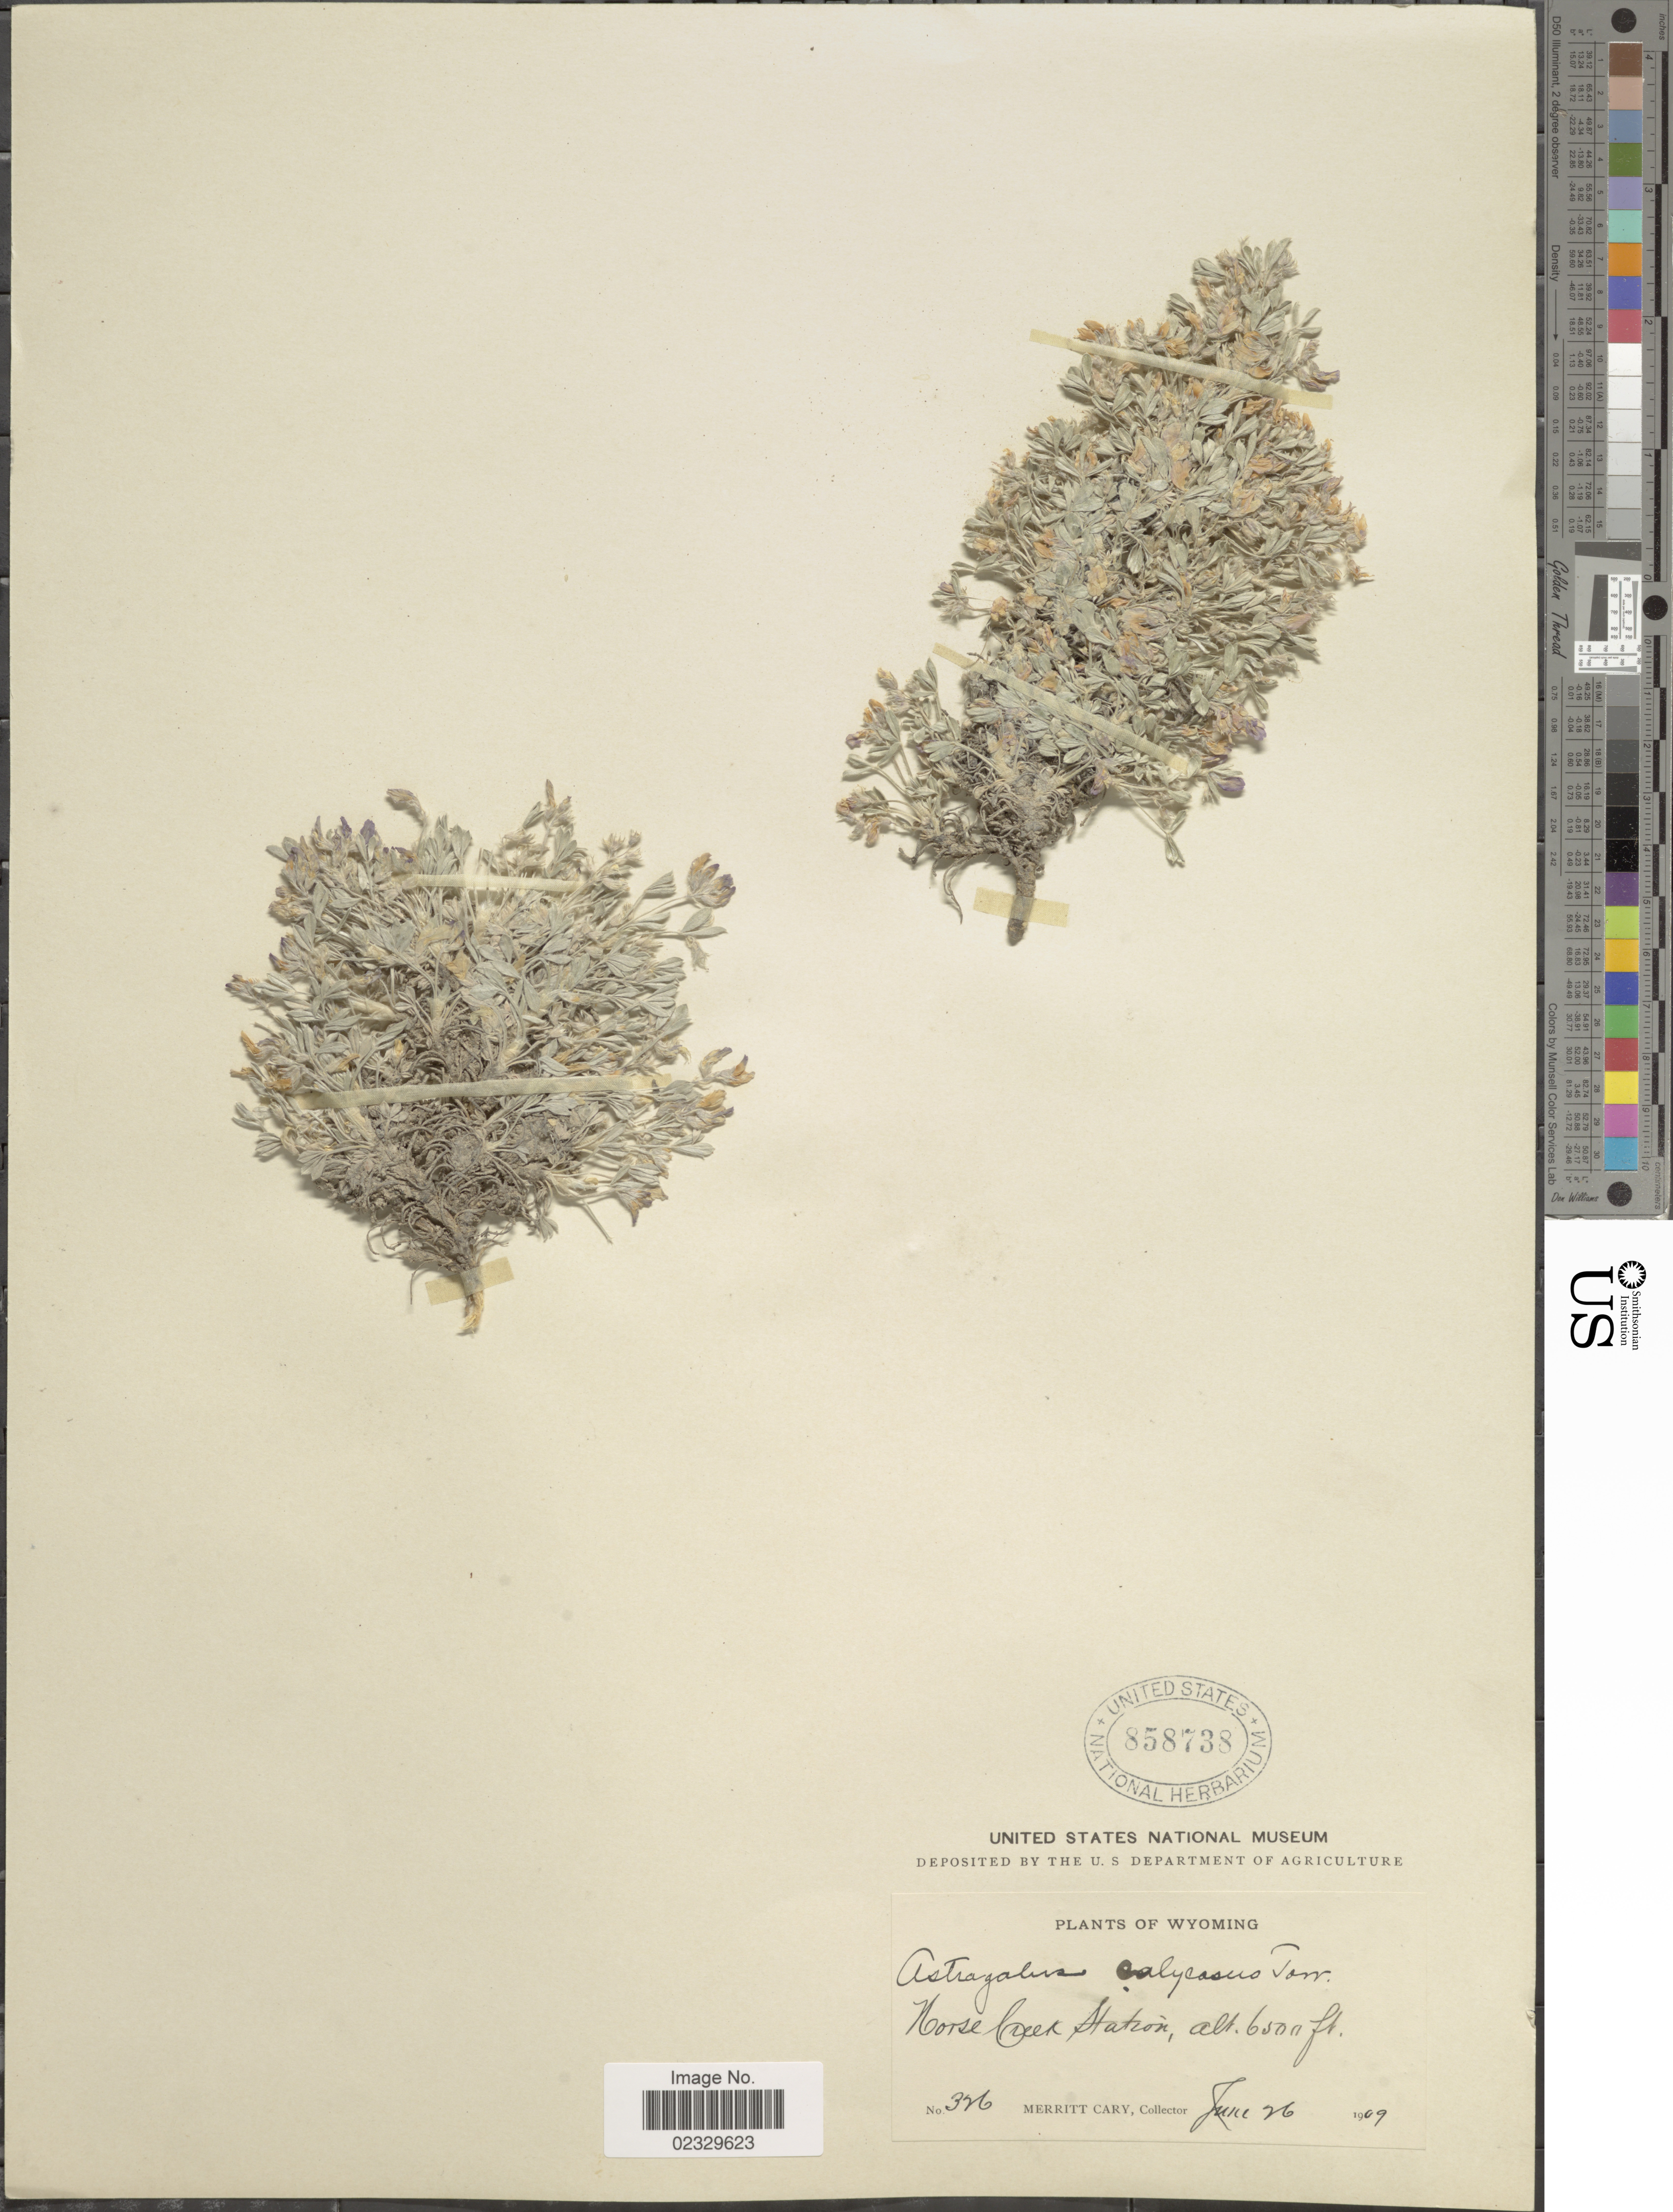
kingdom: Plantae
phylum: Tracheophyta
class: Magnoliopsida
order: Fabales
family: Fabaceae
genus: Astragalus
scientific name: Astragalus calycosus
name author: Torr. ex S. Watson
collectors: M. Cary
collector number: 326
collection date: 1909-06-26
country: United States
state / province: Wyoming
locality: Horse Creek Station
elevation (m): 1981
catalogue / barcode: US 858738